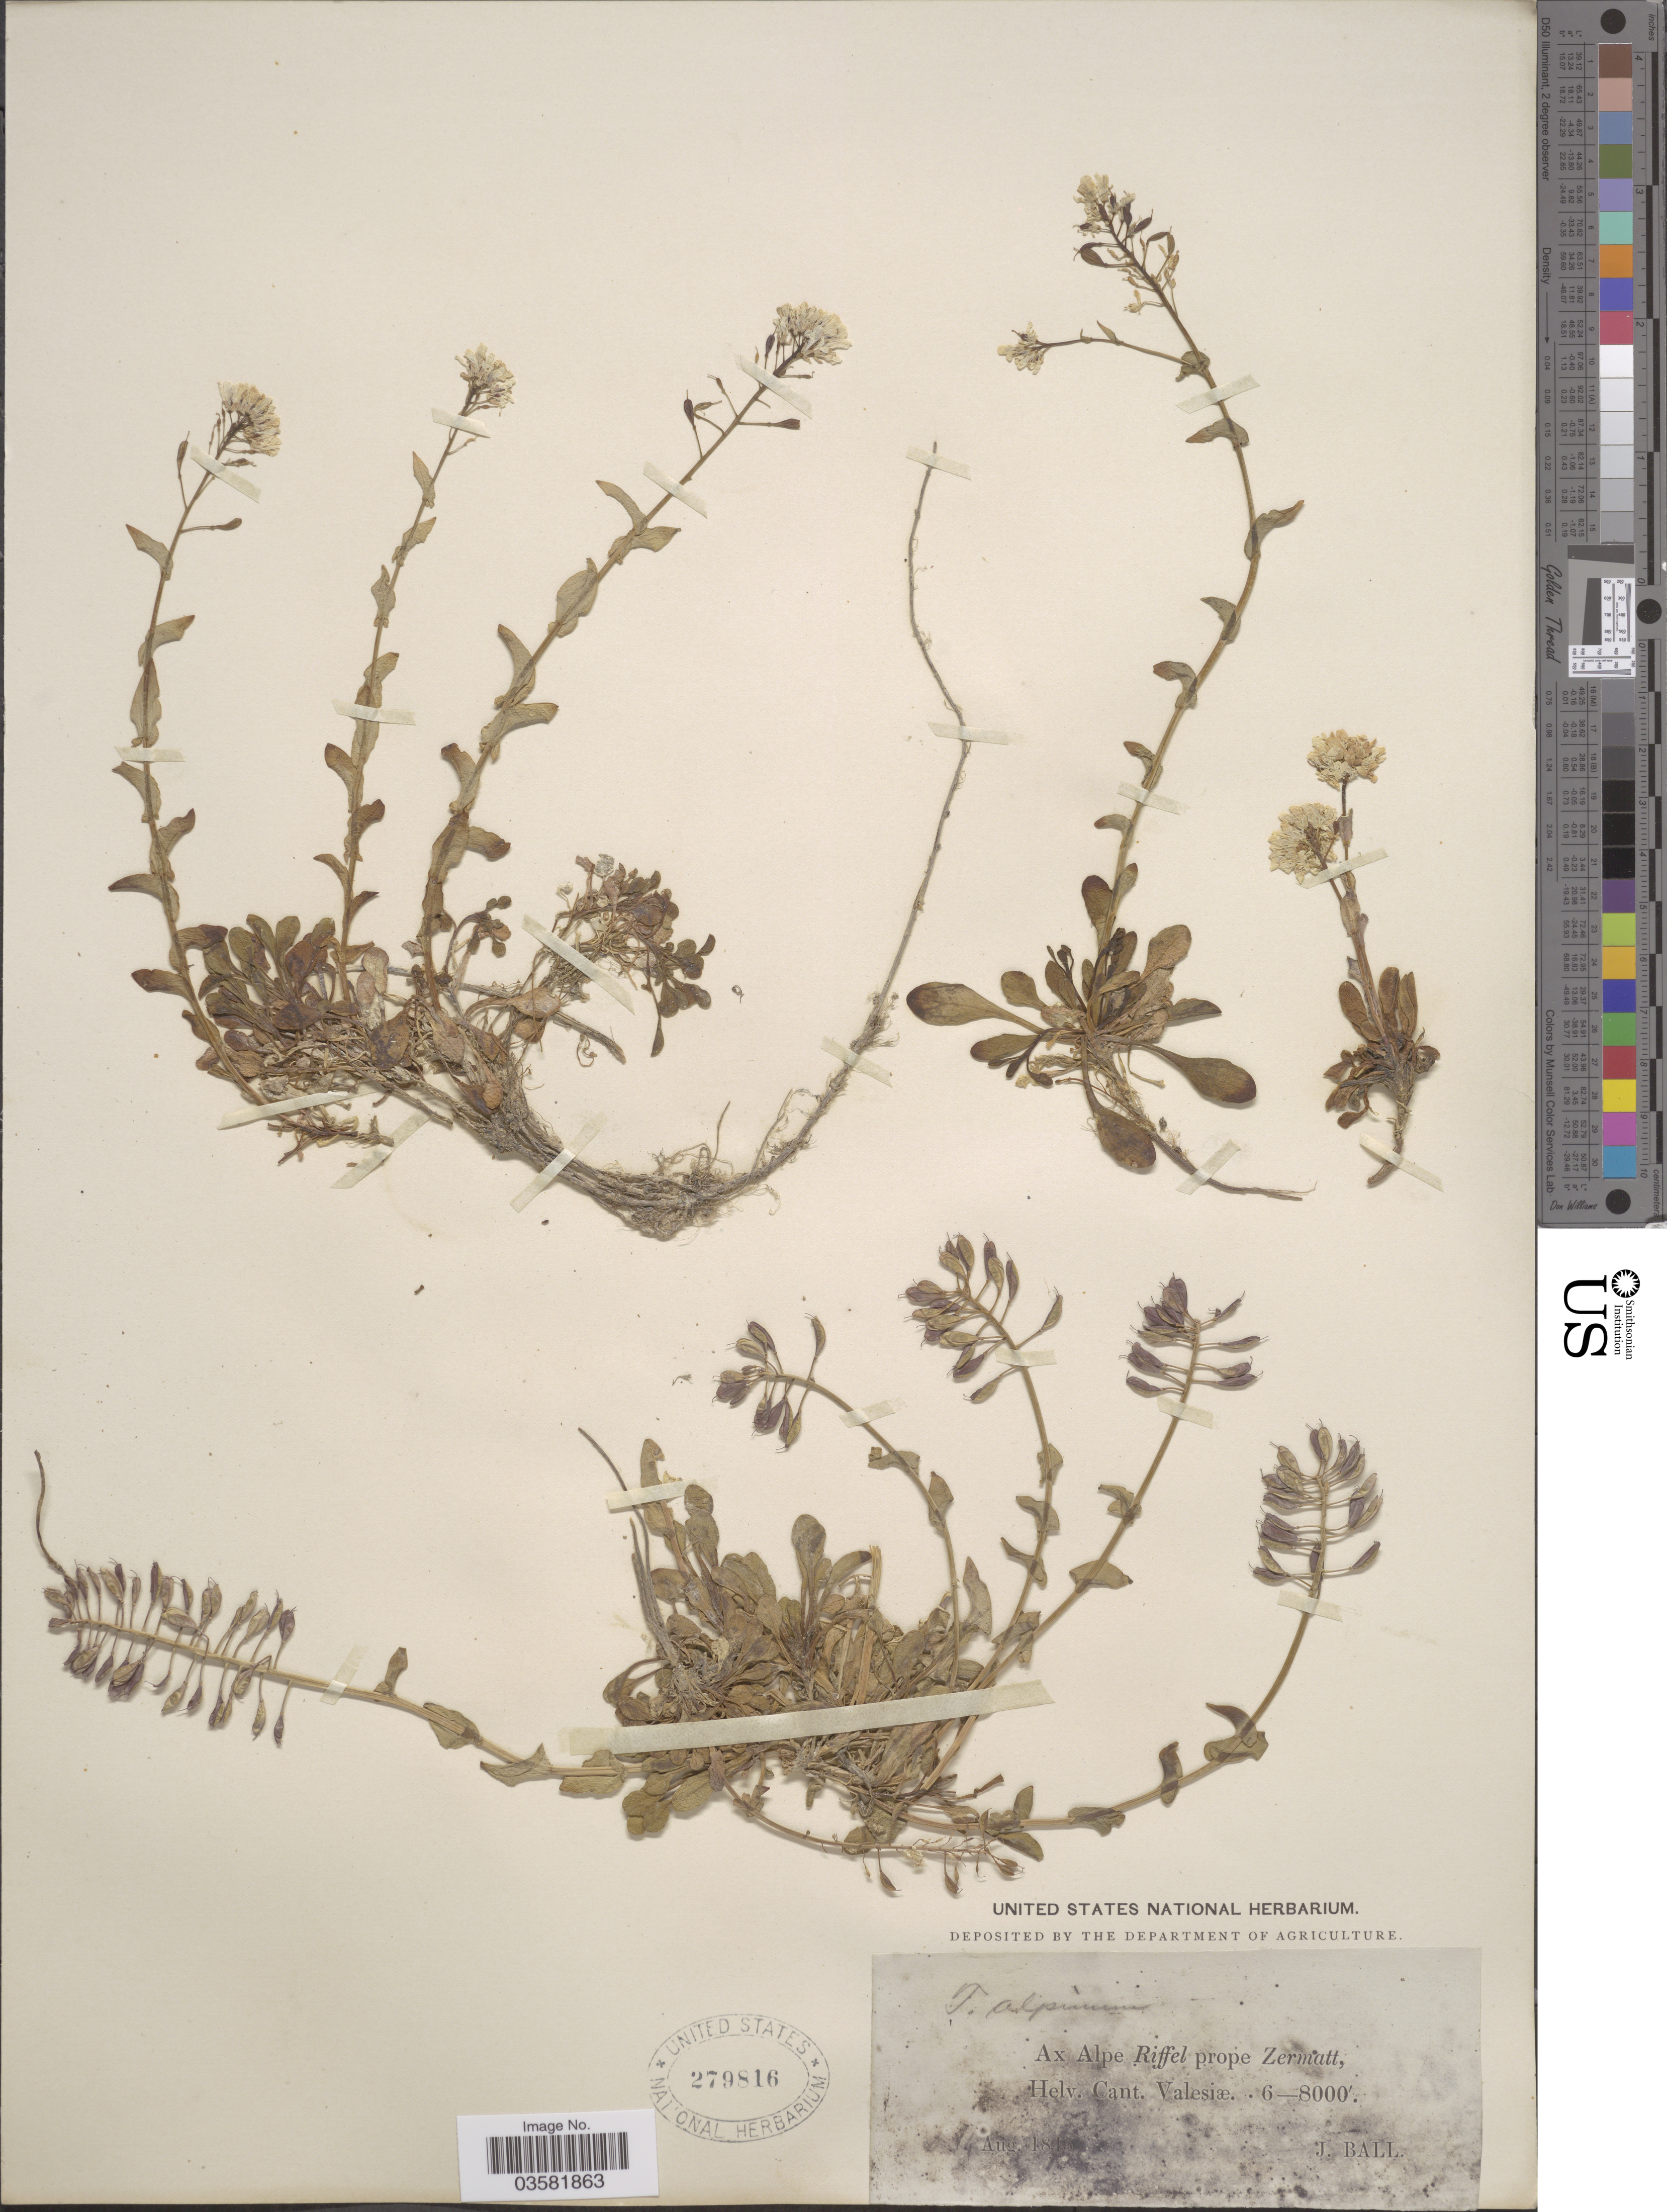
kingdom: Plantae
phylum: Tracheophyta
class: Magnoliopsida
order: Brassicales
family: Brassicaceae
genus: Thlaspi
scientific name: Thlaspi alpinum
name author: (Crantz) Crantz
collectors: J. Ball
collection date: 1845-08-14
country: Switzerland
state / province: Valais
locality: Ax Alpe Riffel prope Zematt, Helv. Cant. Valesiæ.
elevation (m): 1829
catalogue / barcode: US 279816